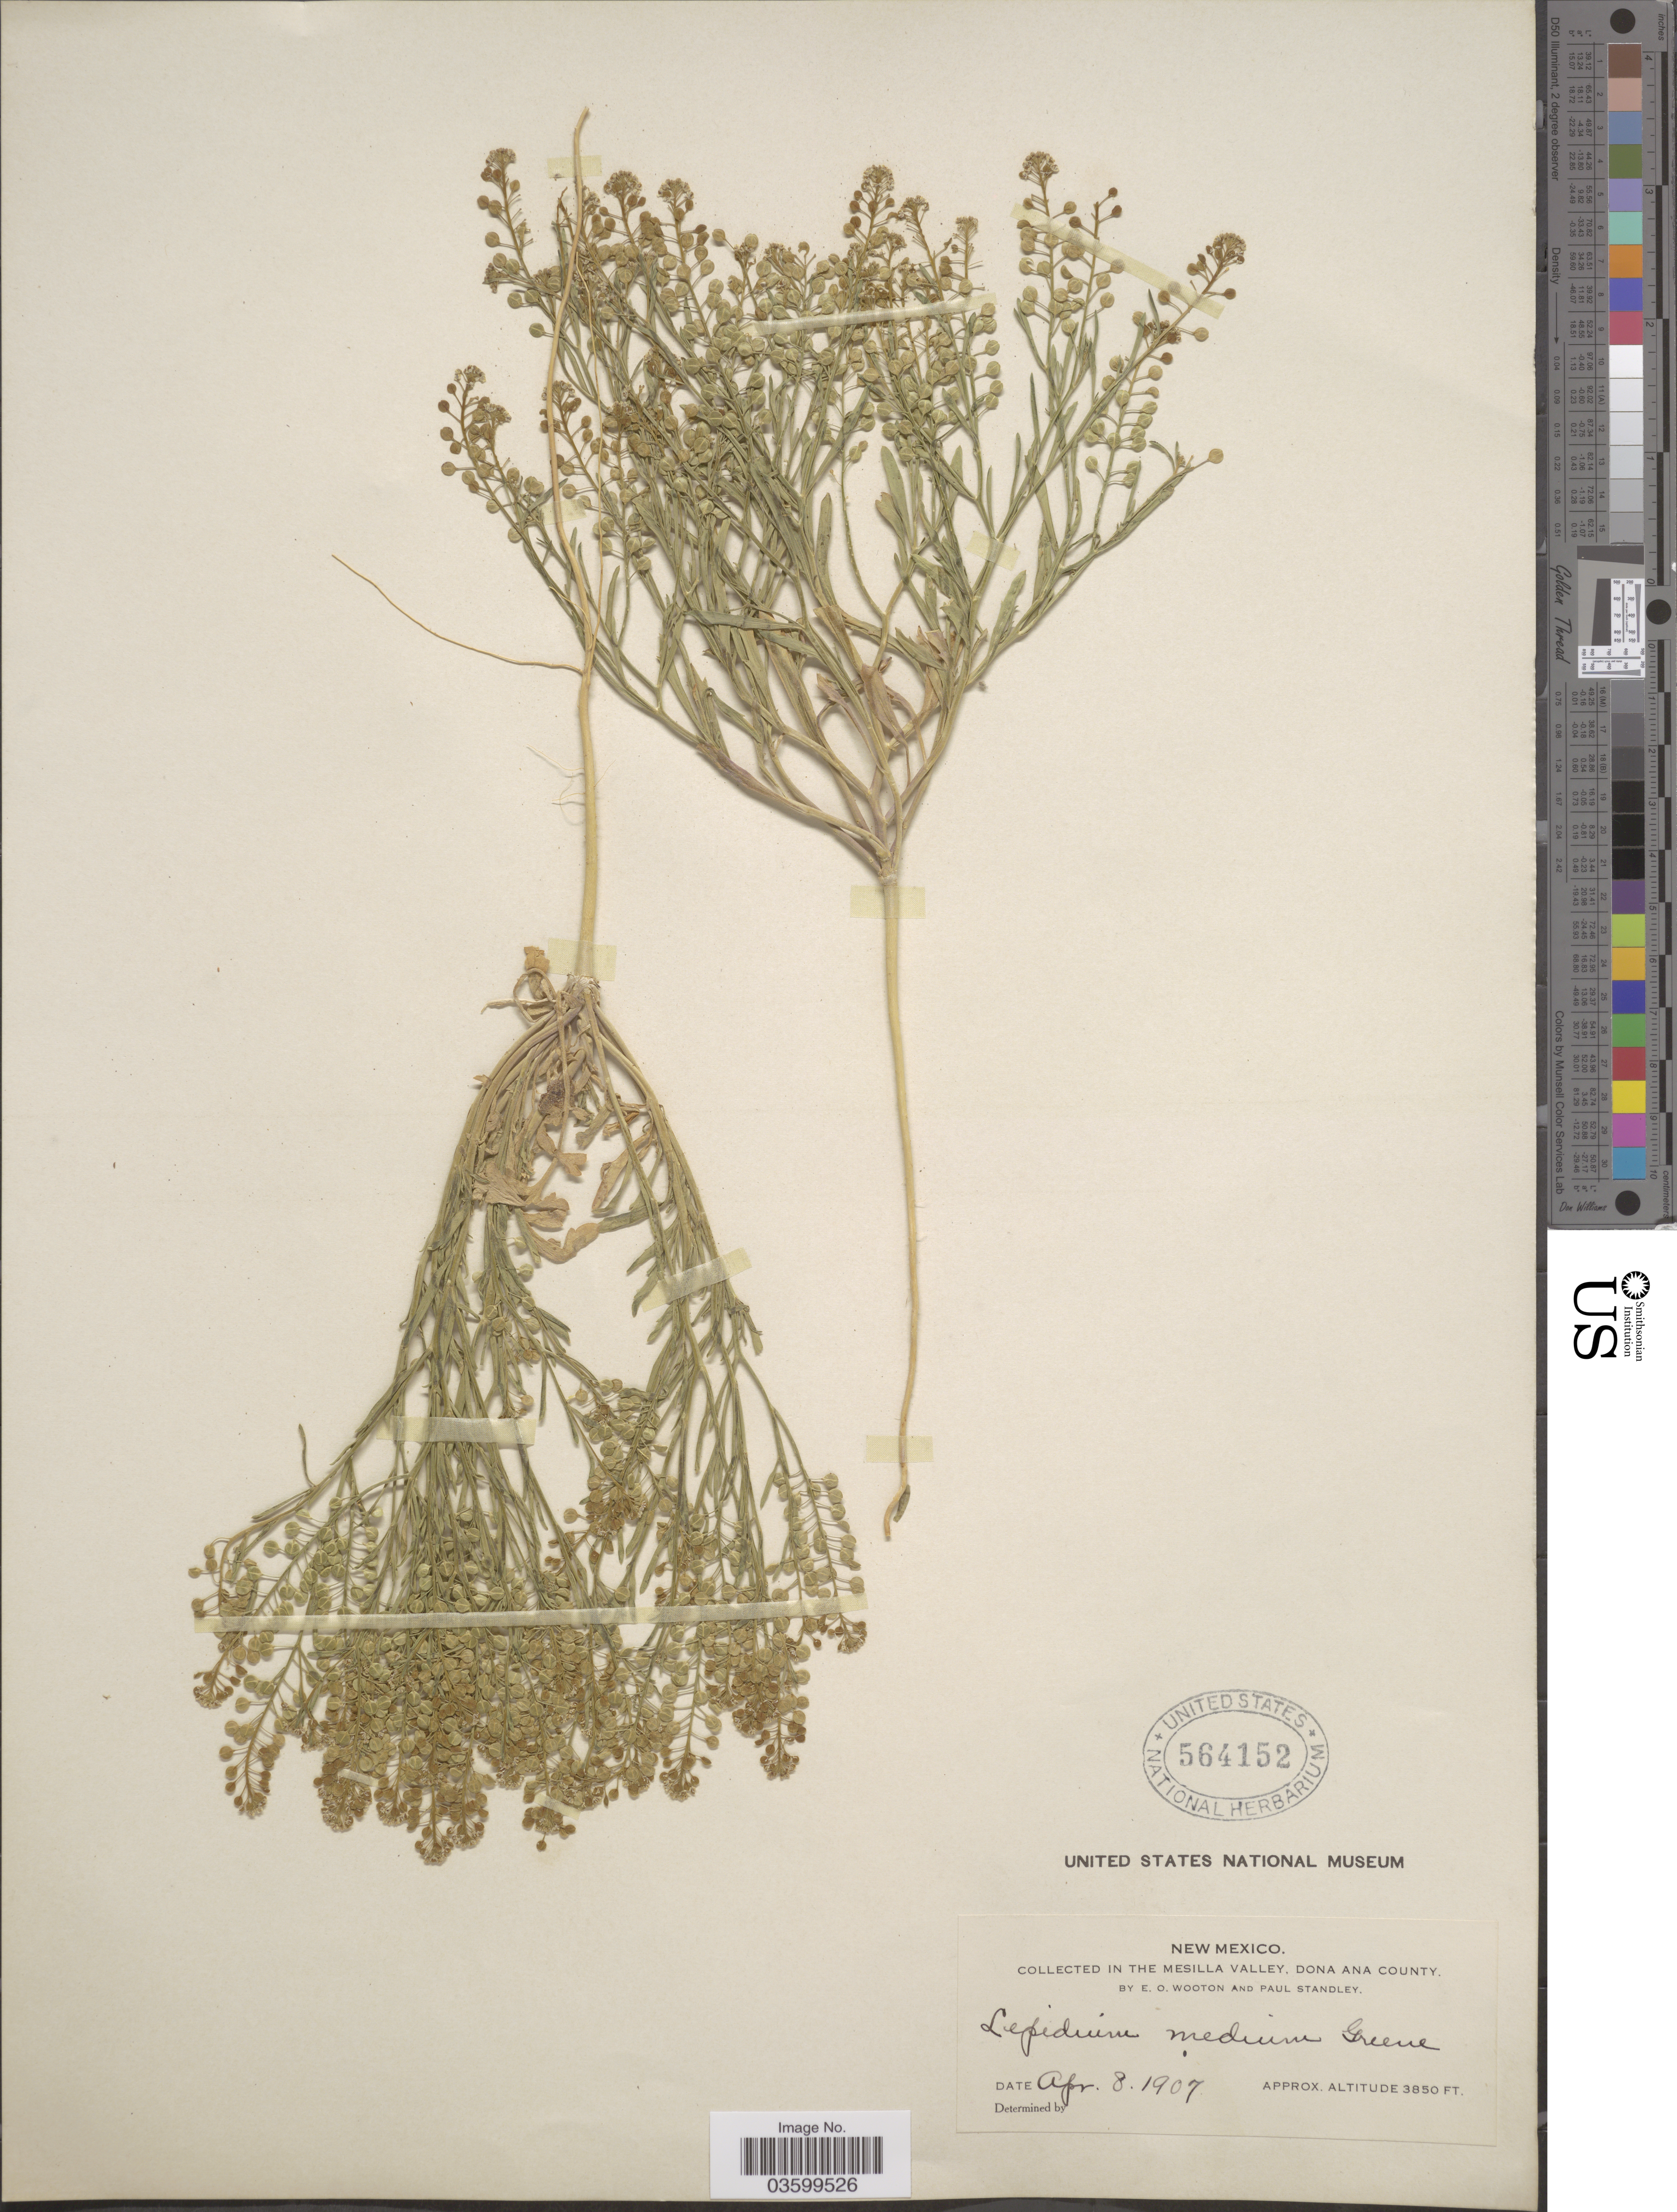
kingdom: Plantae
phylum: Tracheophyta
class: Magnoliopsida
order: Brassicales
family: Brassicaceae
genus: Lepidium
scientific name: Lepidium virginicum var. medium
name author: (Greene) C.L. Hitchc.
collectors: E. O. Wooton & P. C. Standley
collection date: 1907-04-08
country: United States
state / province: New Mexico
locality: The Mesilla Valley, Dona Ana County.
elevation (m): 1173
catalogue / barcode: US 564152